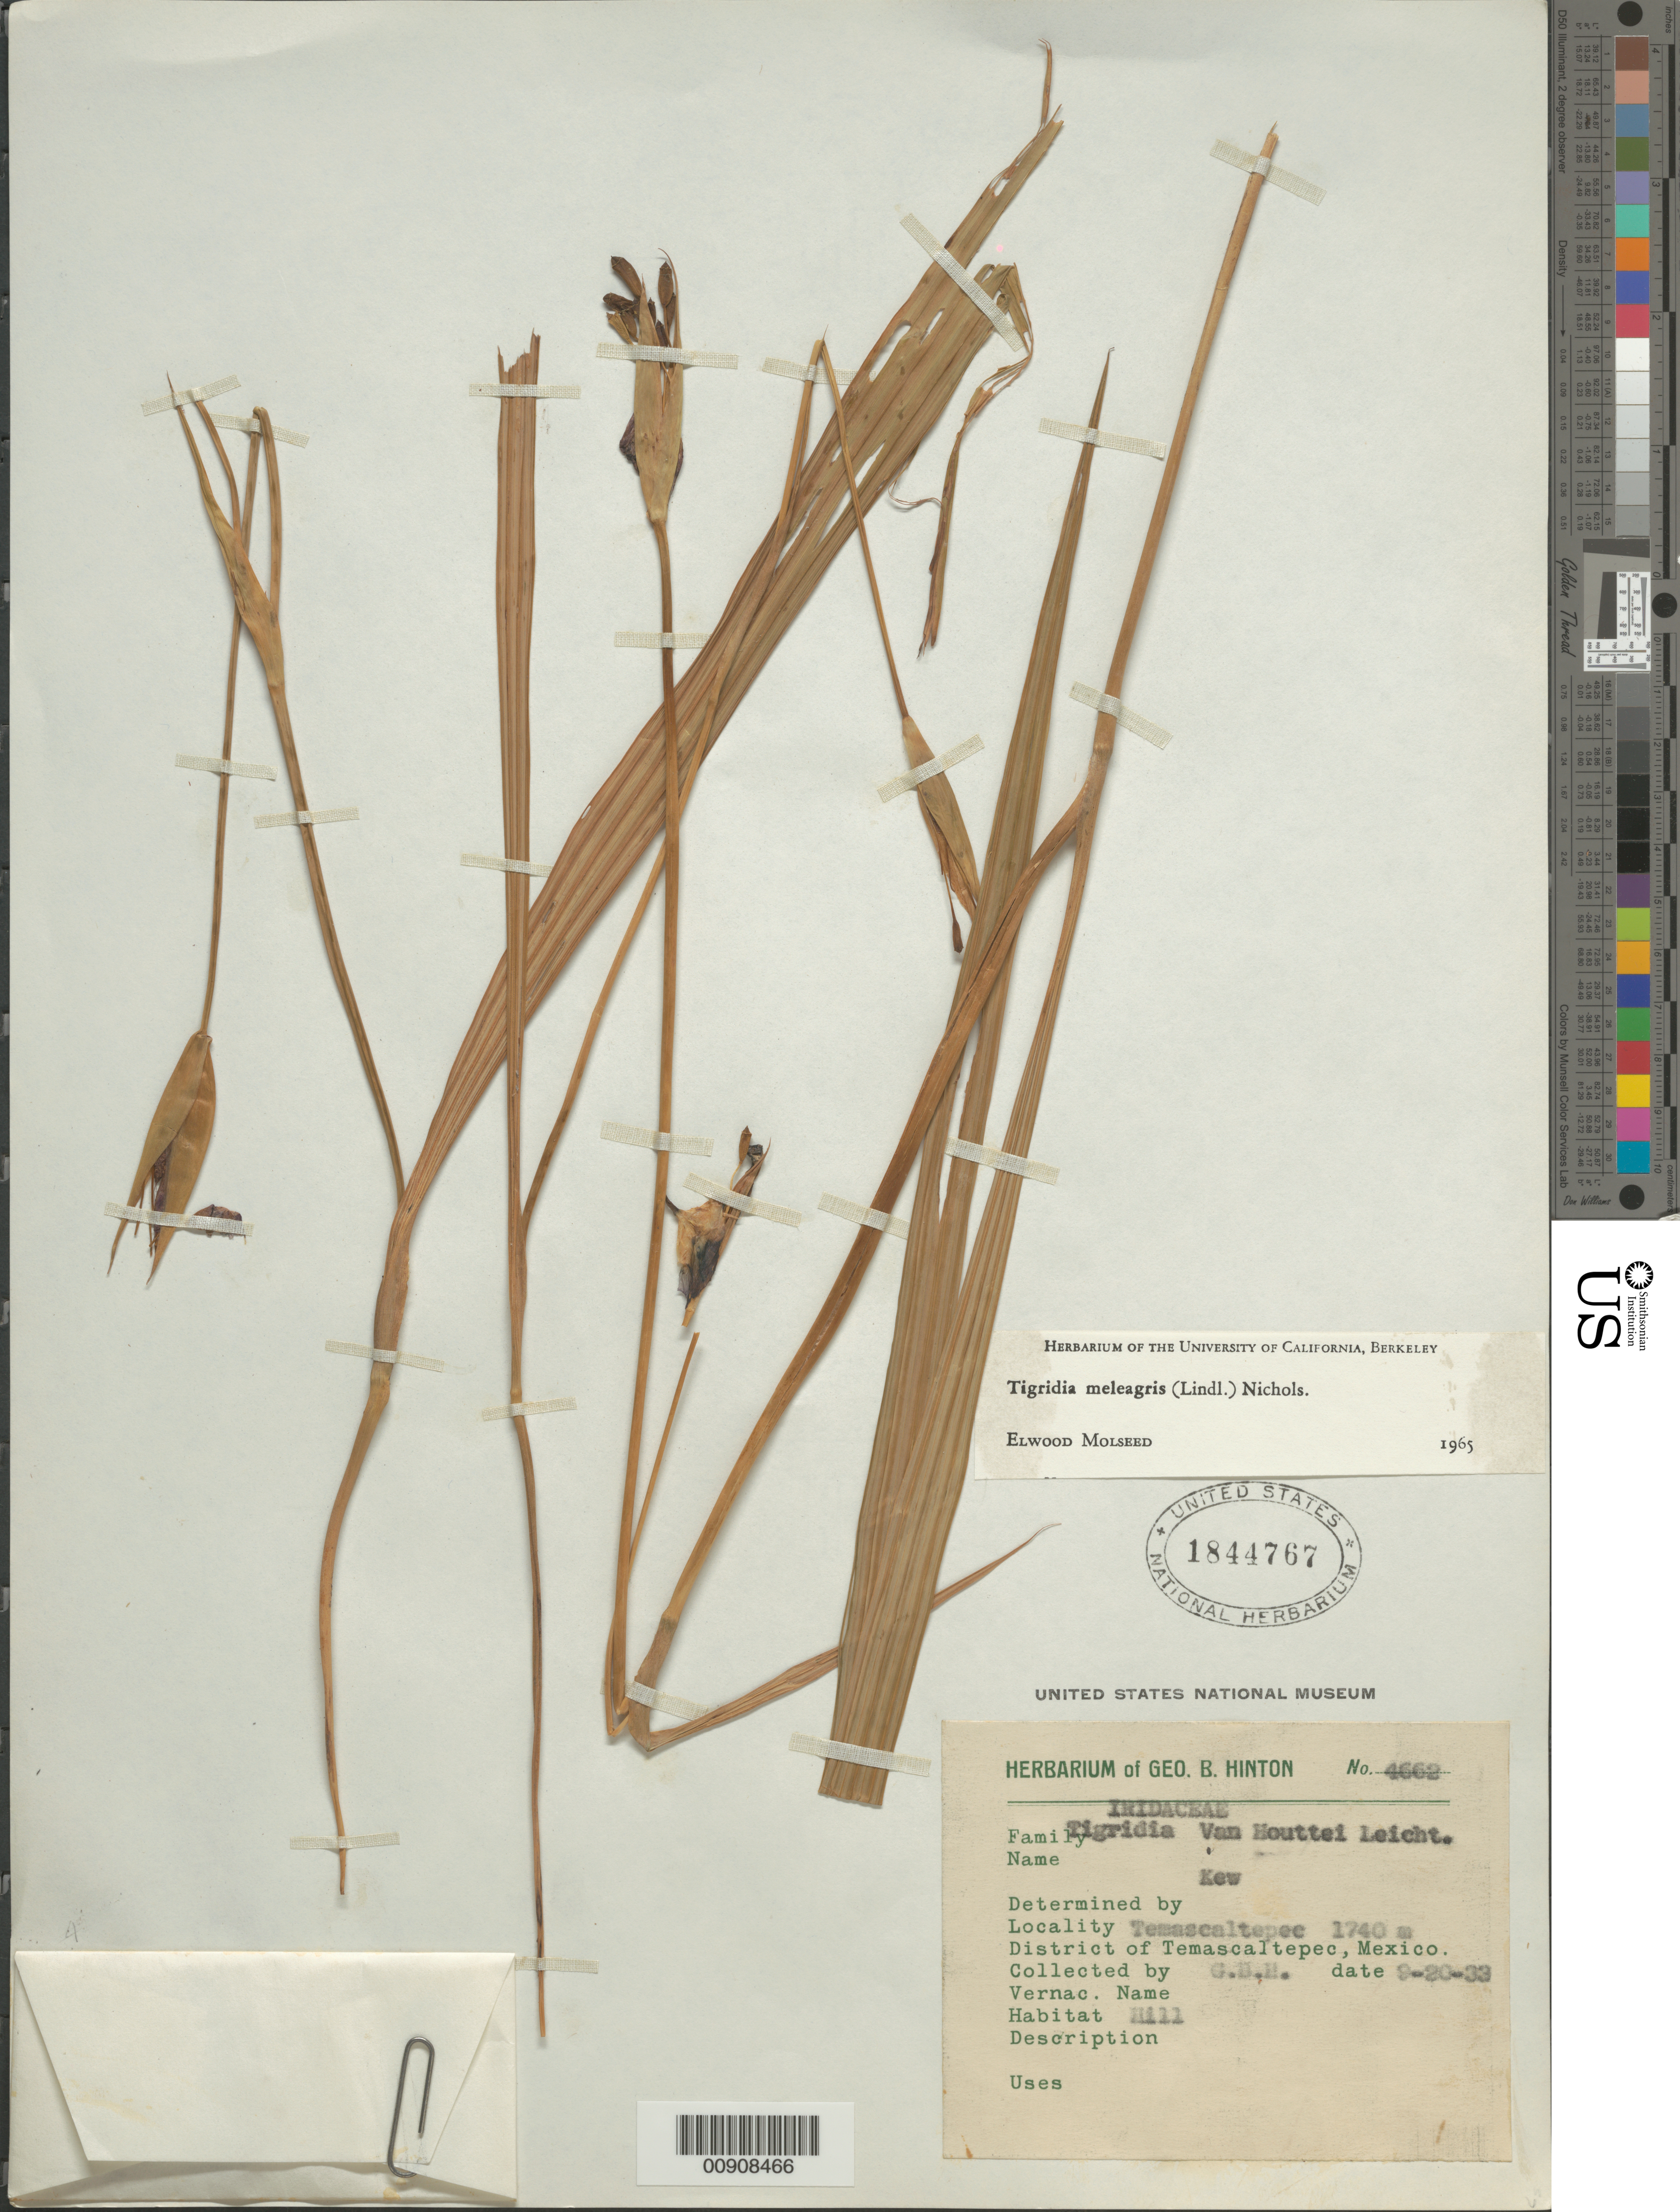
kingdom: Plantae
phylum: Tracheophyta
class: Liliopsida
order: Asparagales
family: Iridaceae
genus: Tigridia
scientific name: Tigridia meleagris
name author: (Lindl.) G. Nicholson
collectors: G. B. Hinton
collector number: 4662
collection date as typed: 20 Sep 1933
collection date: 1933-09-20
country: Mexico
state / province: México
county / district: Temascaltepec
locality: Temascaltepec, District Temascaltepec, State of México.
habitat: Hill.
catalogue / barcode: US 1844767